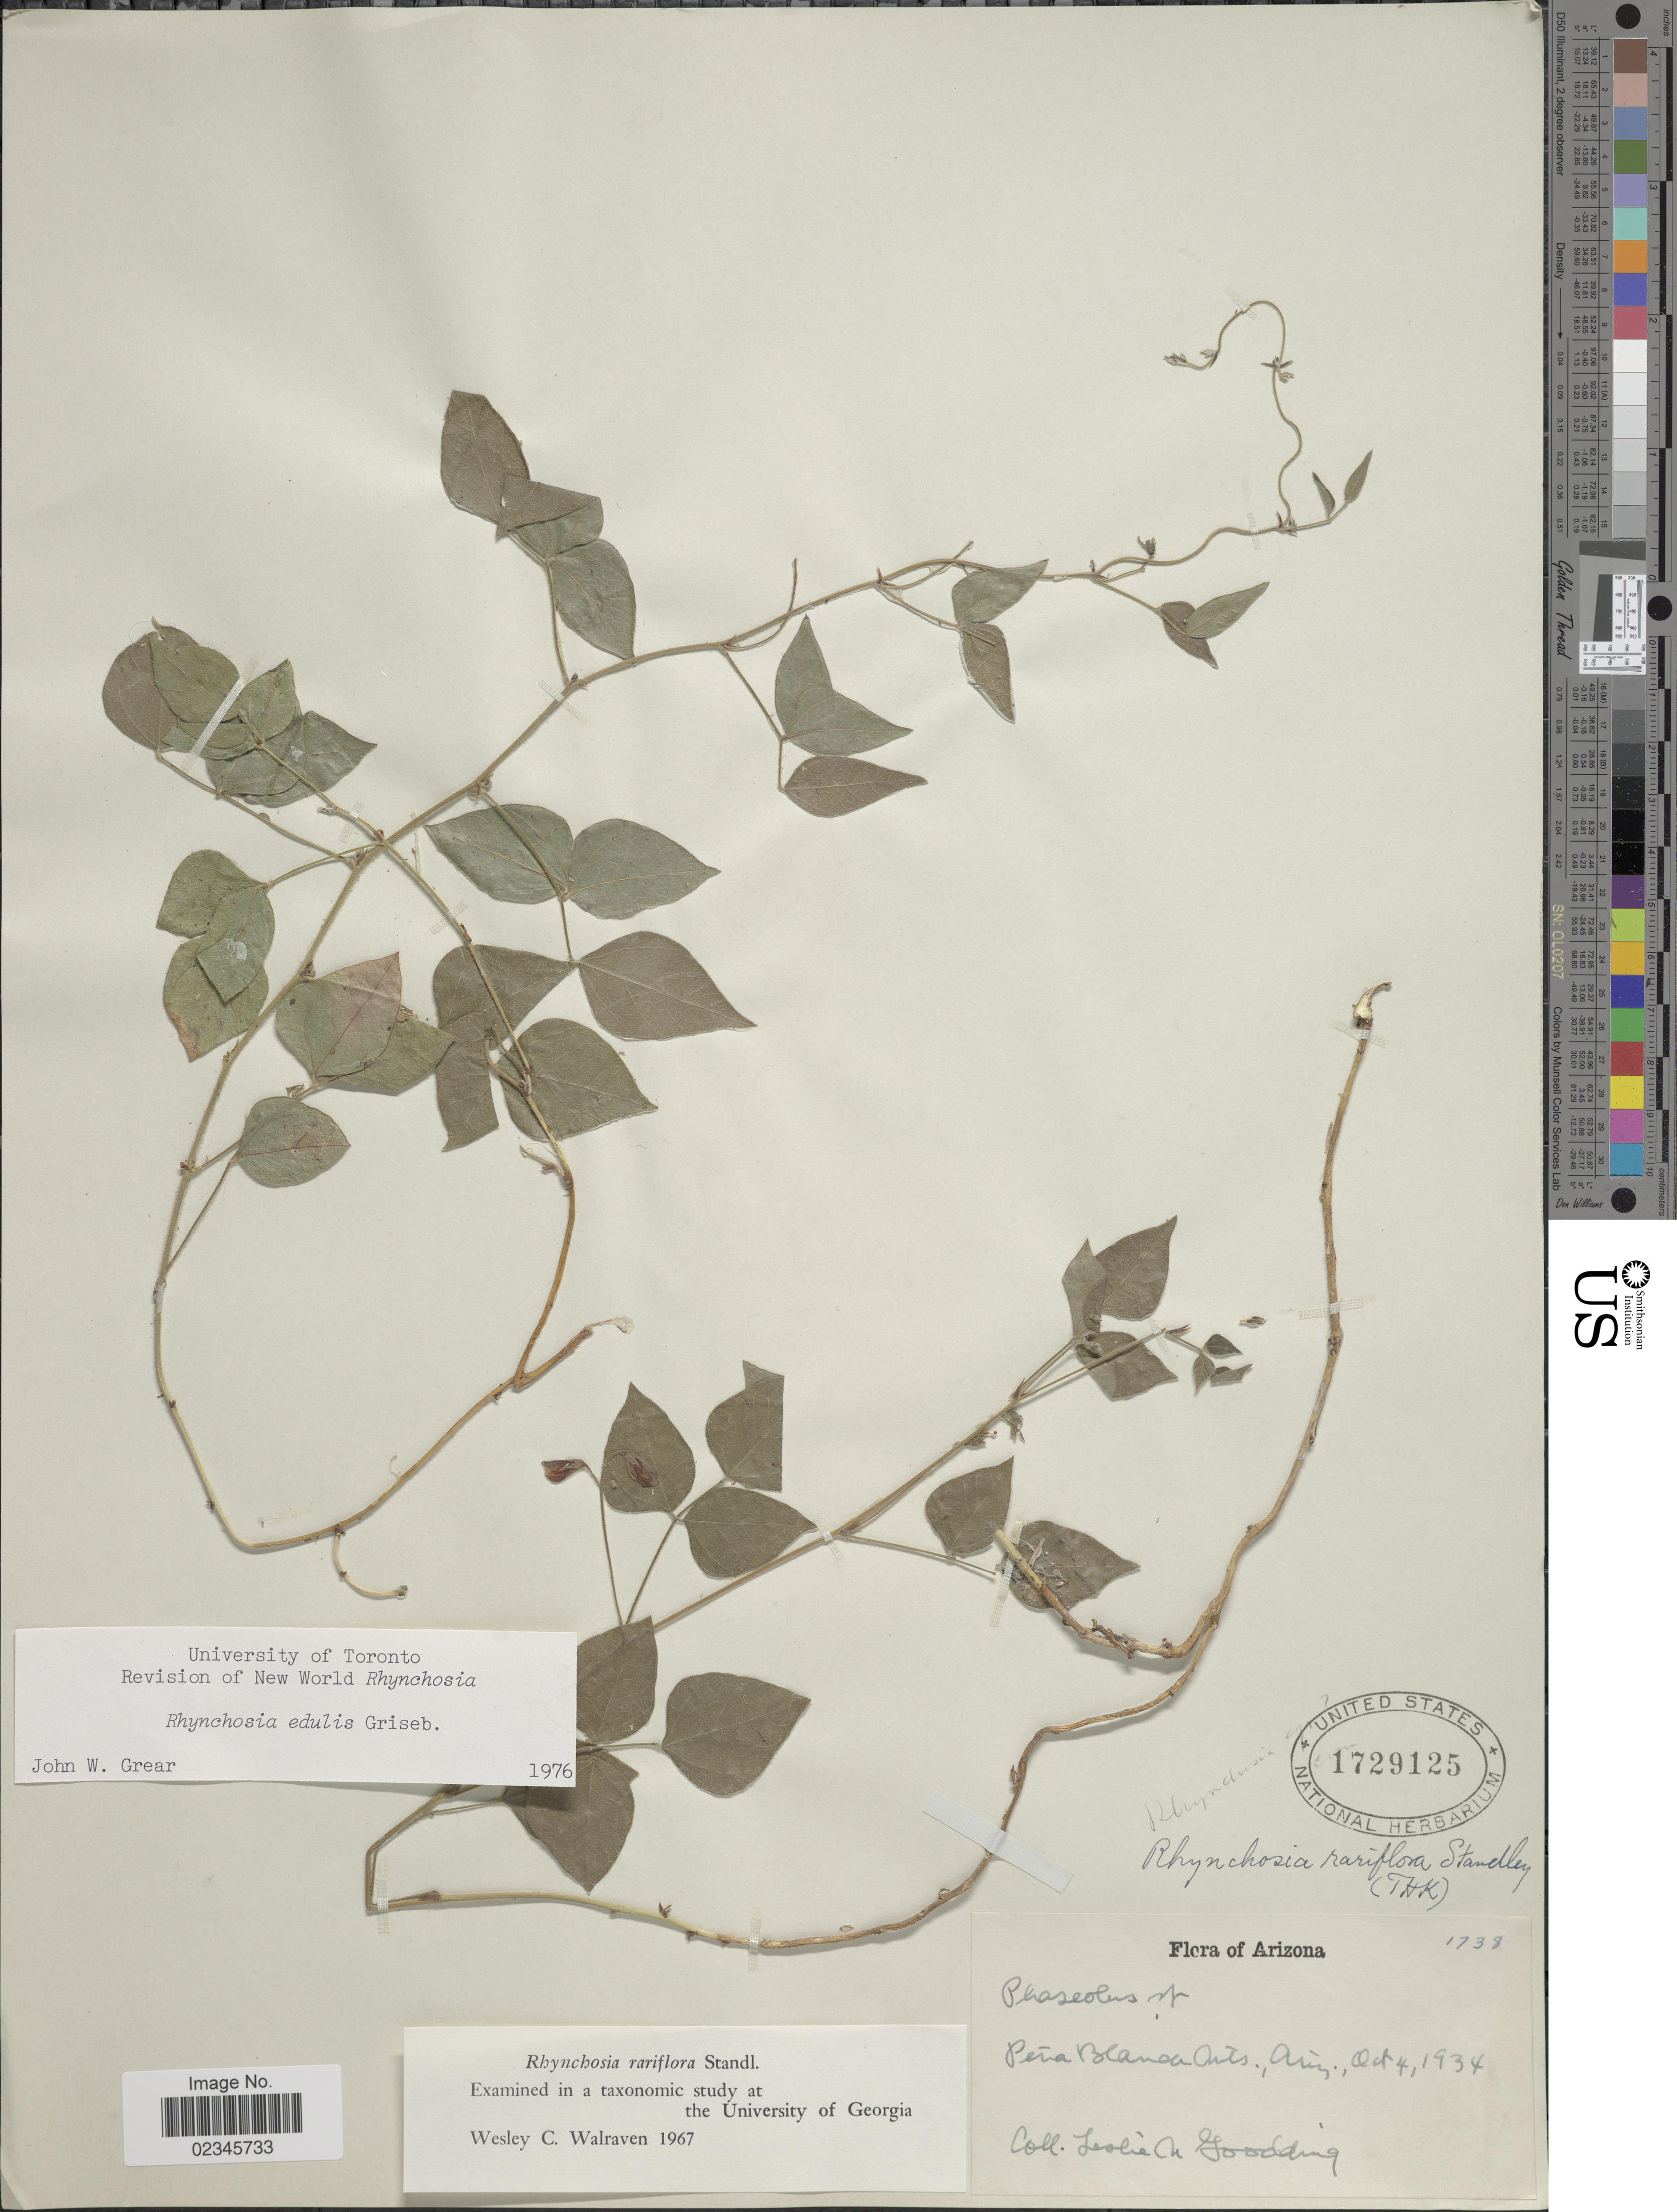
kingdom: Plantae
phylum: Tracheophyta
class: Magnoliopsida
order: Fabales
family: Fabaceae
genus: Rhynchosia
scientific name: Rhynchosia edulis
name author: Griseb.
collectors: L. N. Goodding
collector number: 1738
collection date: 1934-10-04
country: United States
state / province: Arizona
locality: Pena Blanca Mts.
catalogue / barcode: US 1729125